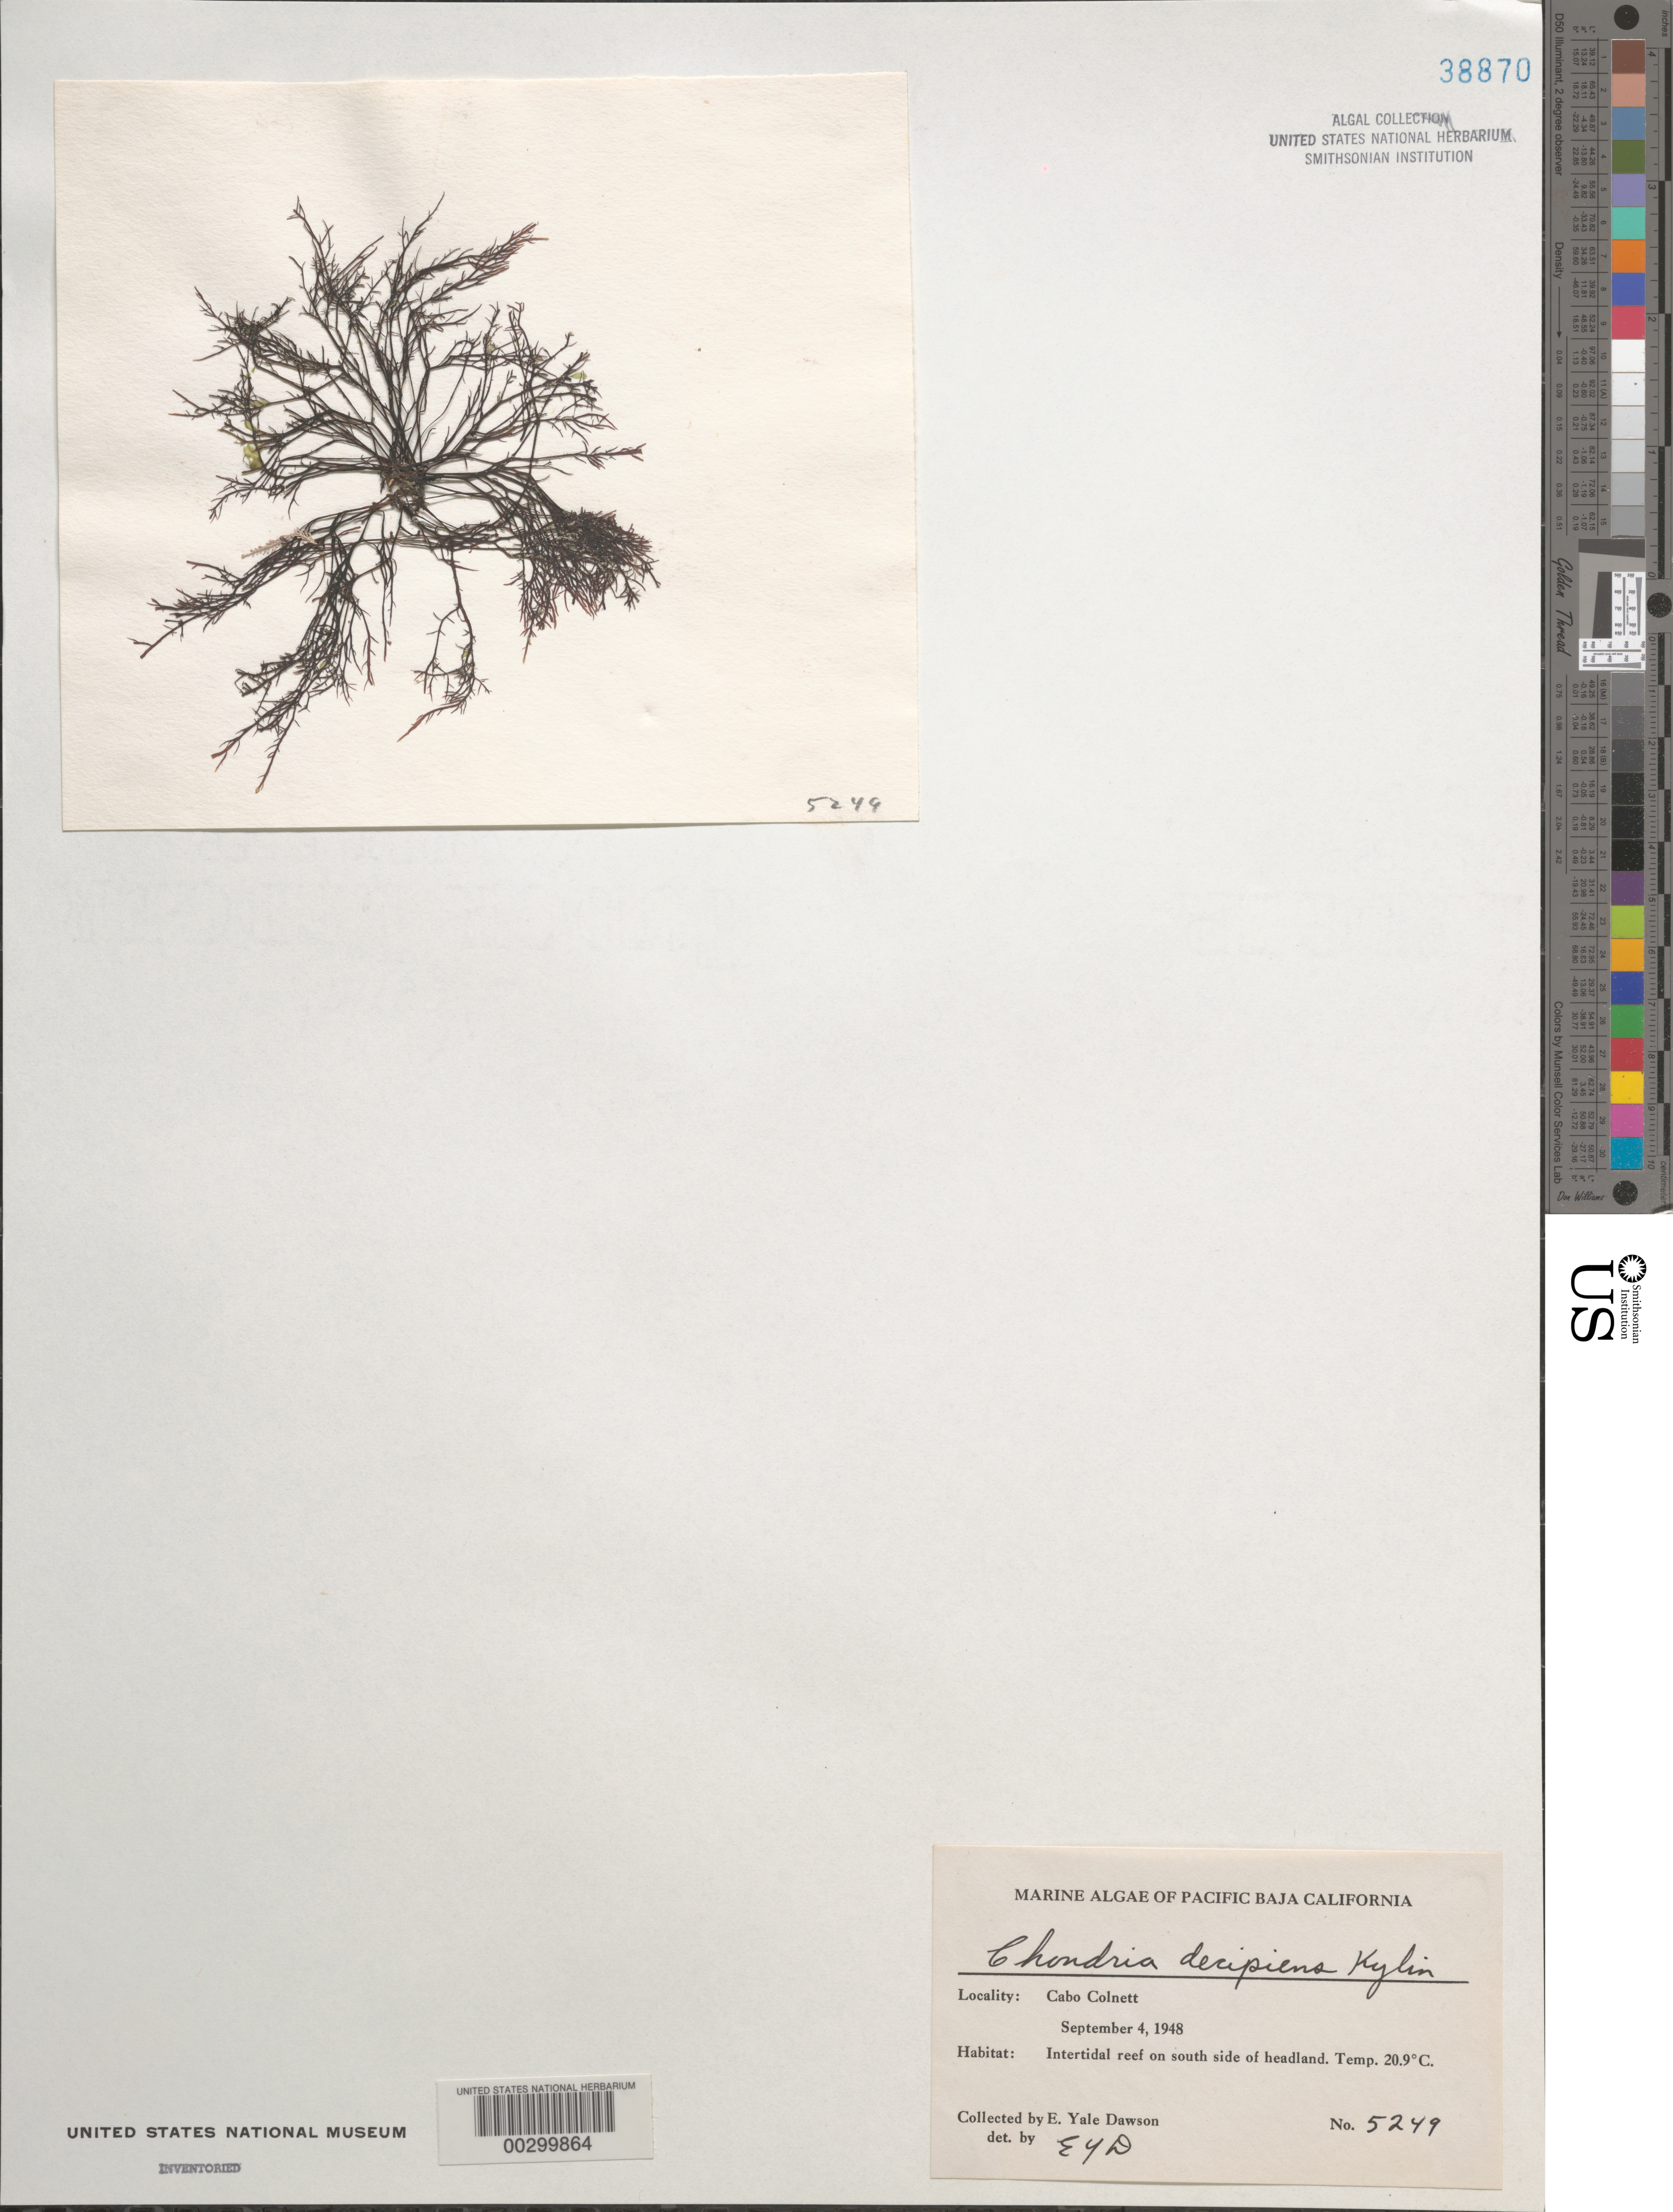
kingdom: Plantae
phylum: Rhodophyta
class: Florideophyceae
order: Ceramiales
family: Rhodomelaceae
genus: Chondria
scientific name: Chondria decipiens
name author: Kylin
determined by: Dawson, E. Y.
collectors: E. Y. Dawson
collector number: EYD 5249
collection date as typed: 04 Sep 1948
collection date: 1948-09-04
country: Mexico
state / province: Baja California Norte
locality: Cabo Colnett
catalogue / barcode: US 38870